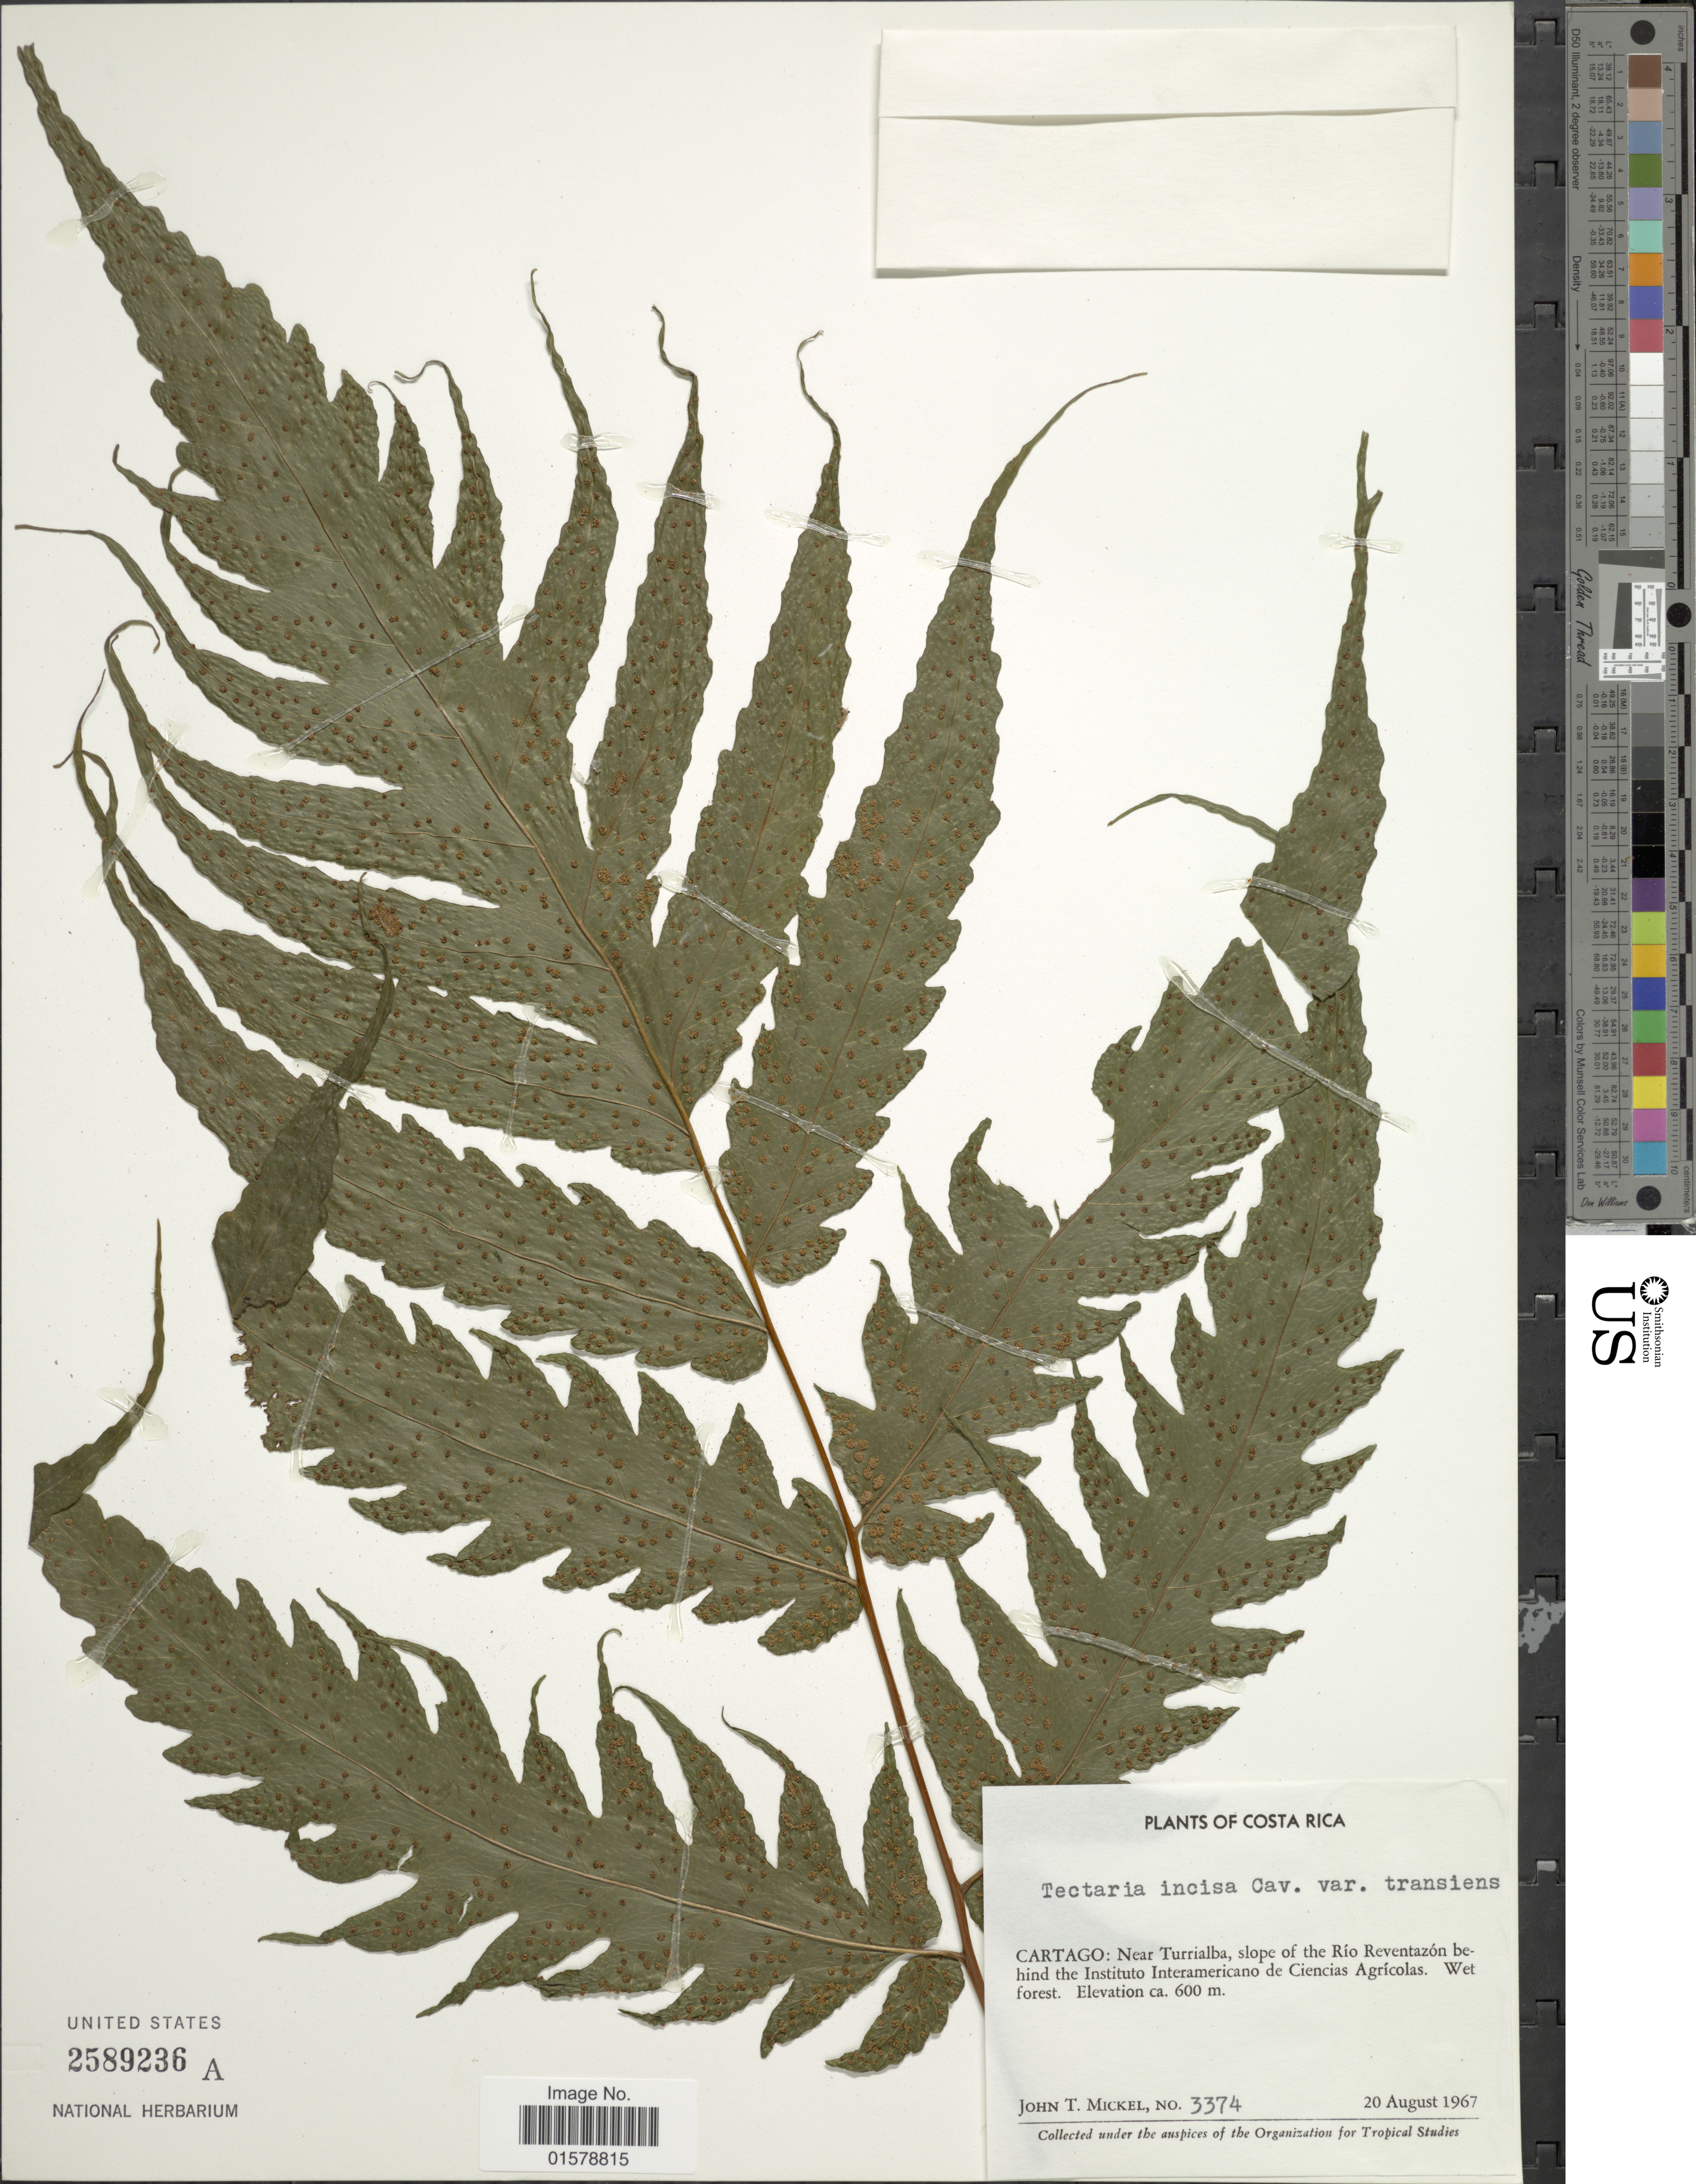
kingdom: Plantae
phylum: Tracheophyta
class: Polypodiopsida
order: Polypodiales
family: Tectariaceae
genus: Tectaria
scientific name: Tectaria rivalis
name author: (Mett. ex Kuhn) C. Chr.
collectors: J. T. Mickel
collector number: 3374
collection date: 1967-08-20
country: Costa Rica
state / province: Cartago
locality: Near Turrialba, slope of the Rop Reventazon behind the Instituto Interamericano de Ciencias Agricolas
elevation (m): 600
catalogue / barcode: US 2589236A